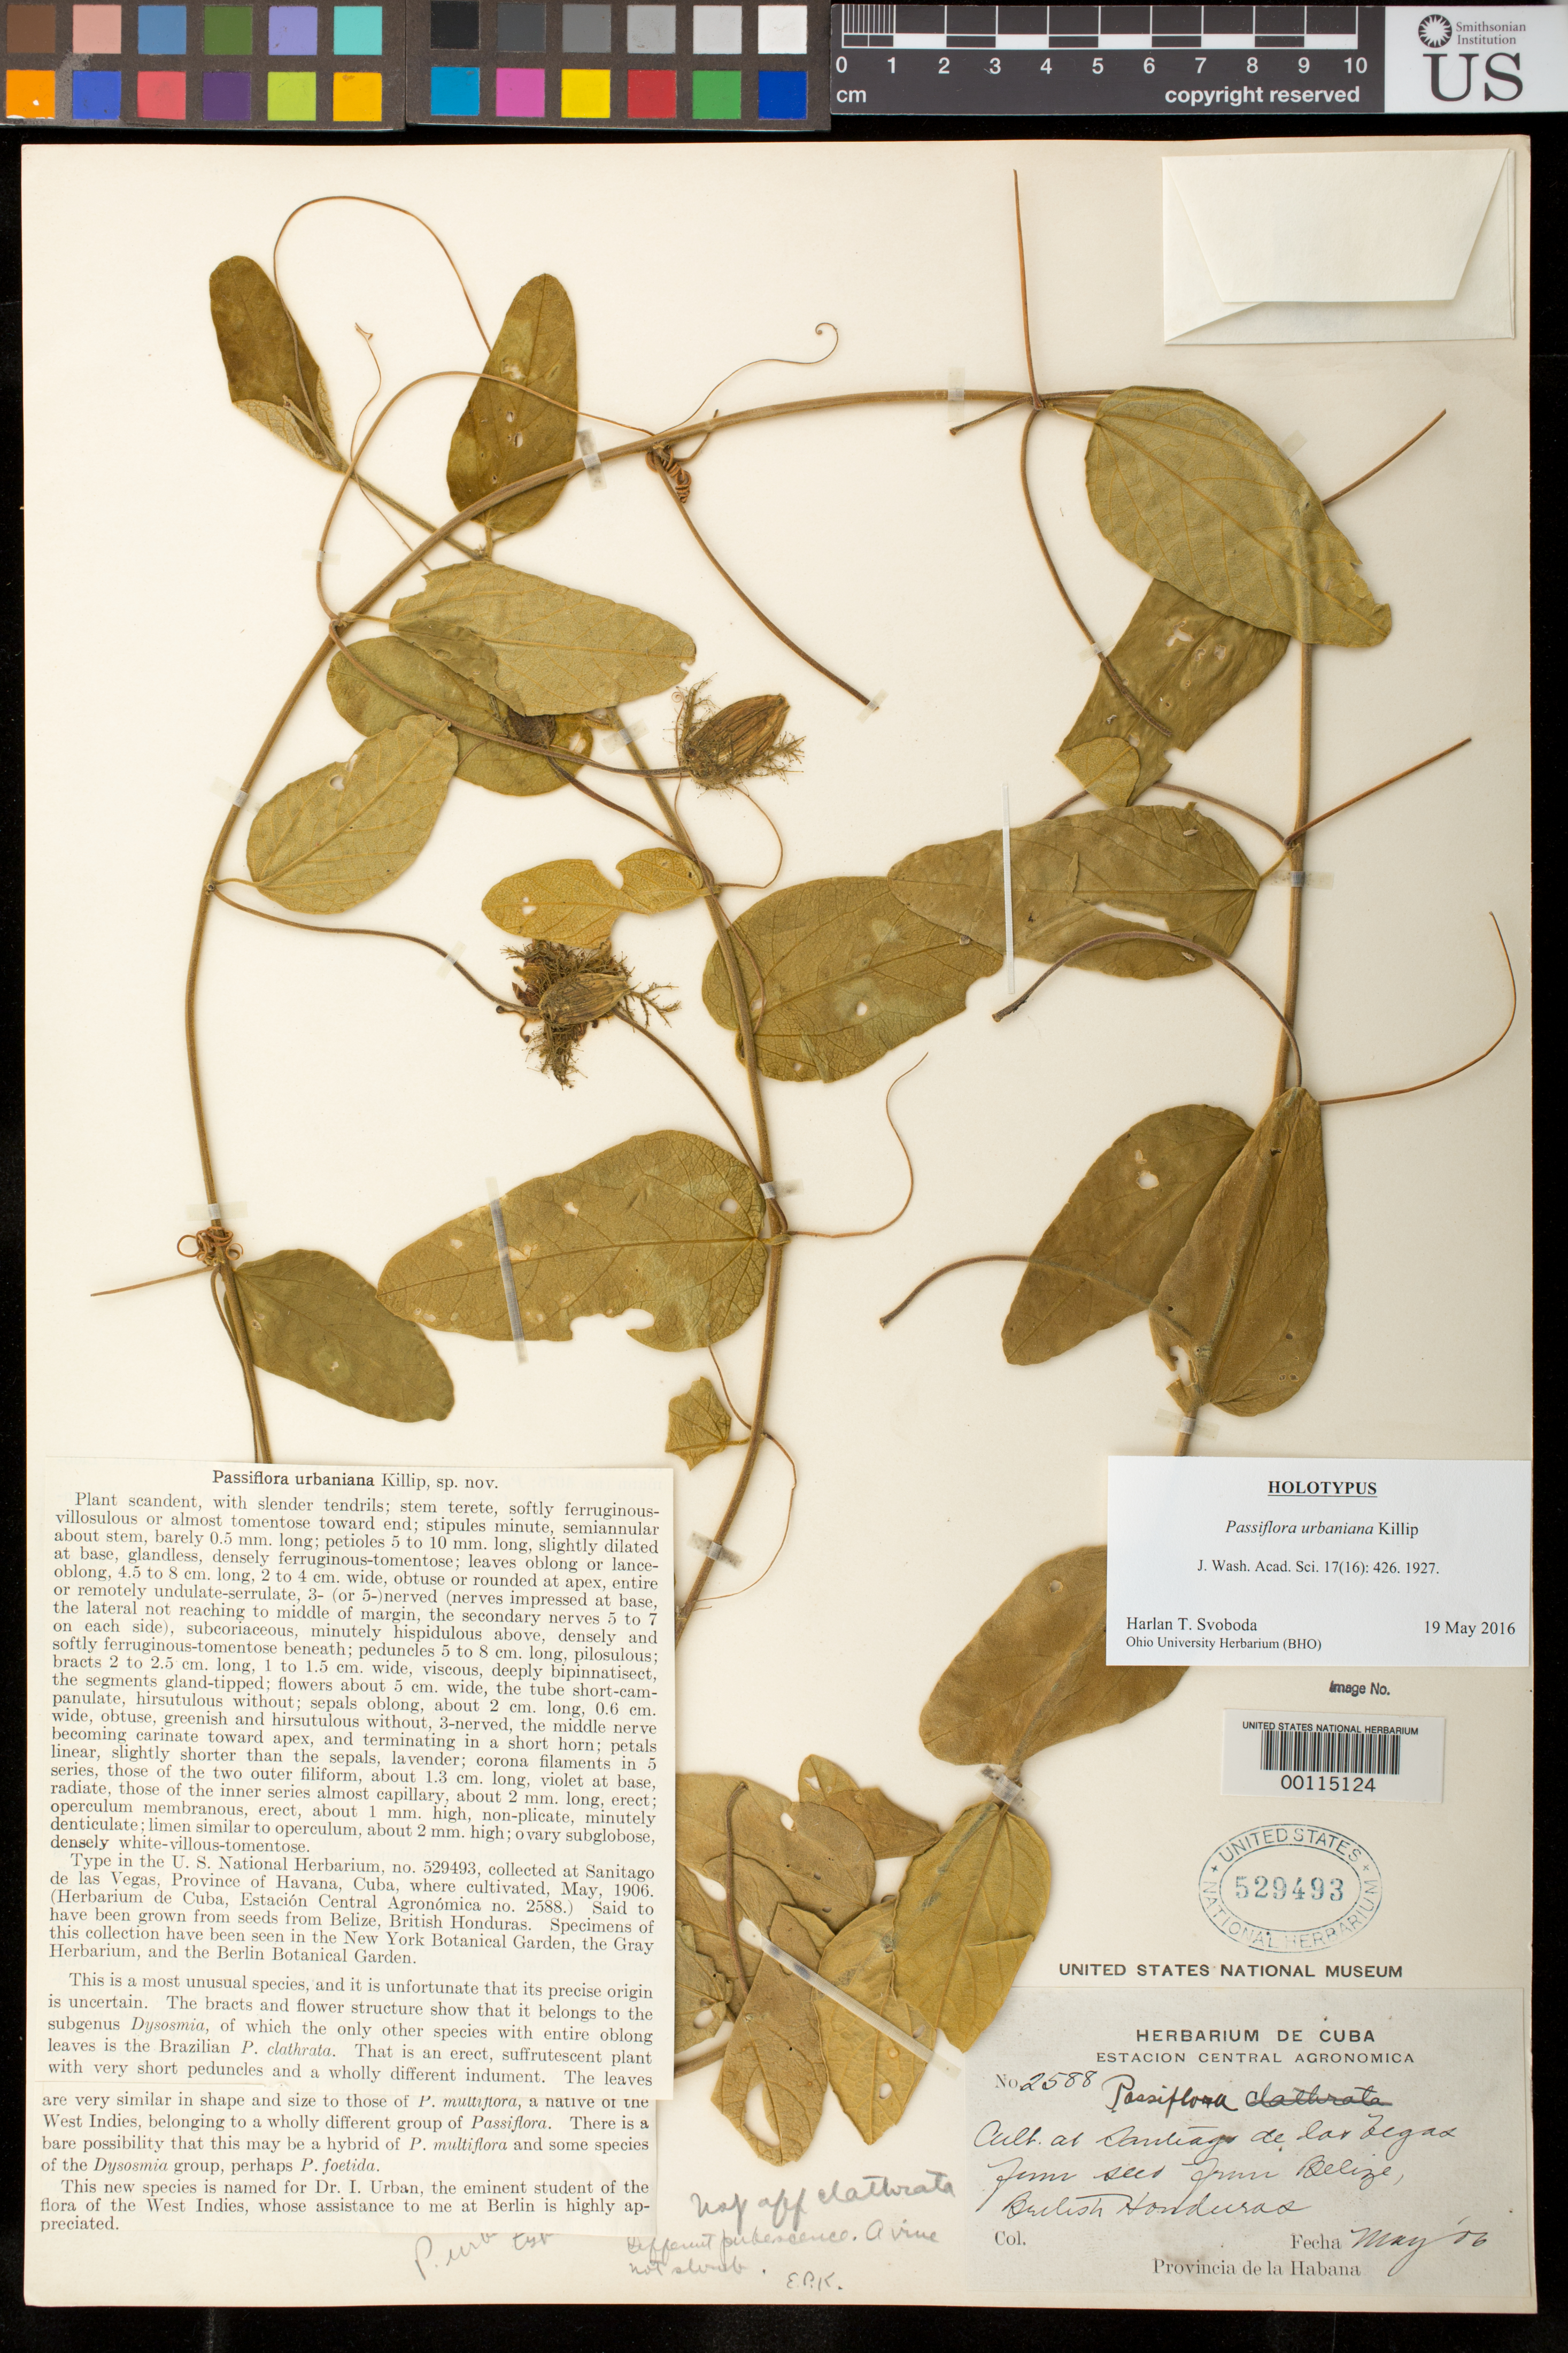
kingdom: Plantae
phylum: Tracheophyta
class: Magnoliopsida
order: Malpighiales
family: Passifloraceae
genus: Passiflora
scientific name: Passiflora urbaniana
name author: Killip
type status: Holotype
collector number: Herb. Cuba 2588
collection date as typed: May 1906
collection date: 1906-05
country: Cuba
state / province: La Habana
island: Greater Antilles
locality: Santiago de Las Vegas.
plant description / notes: Label, "Cult. at Santiago de las Vegas from seed from Belize, British Honduras"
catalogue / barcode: US 529493